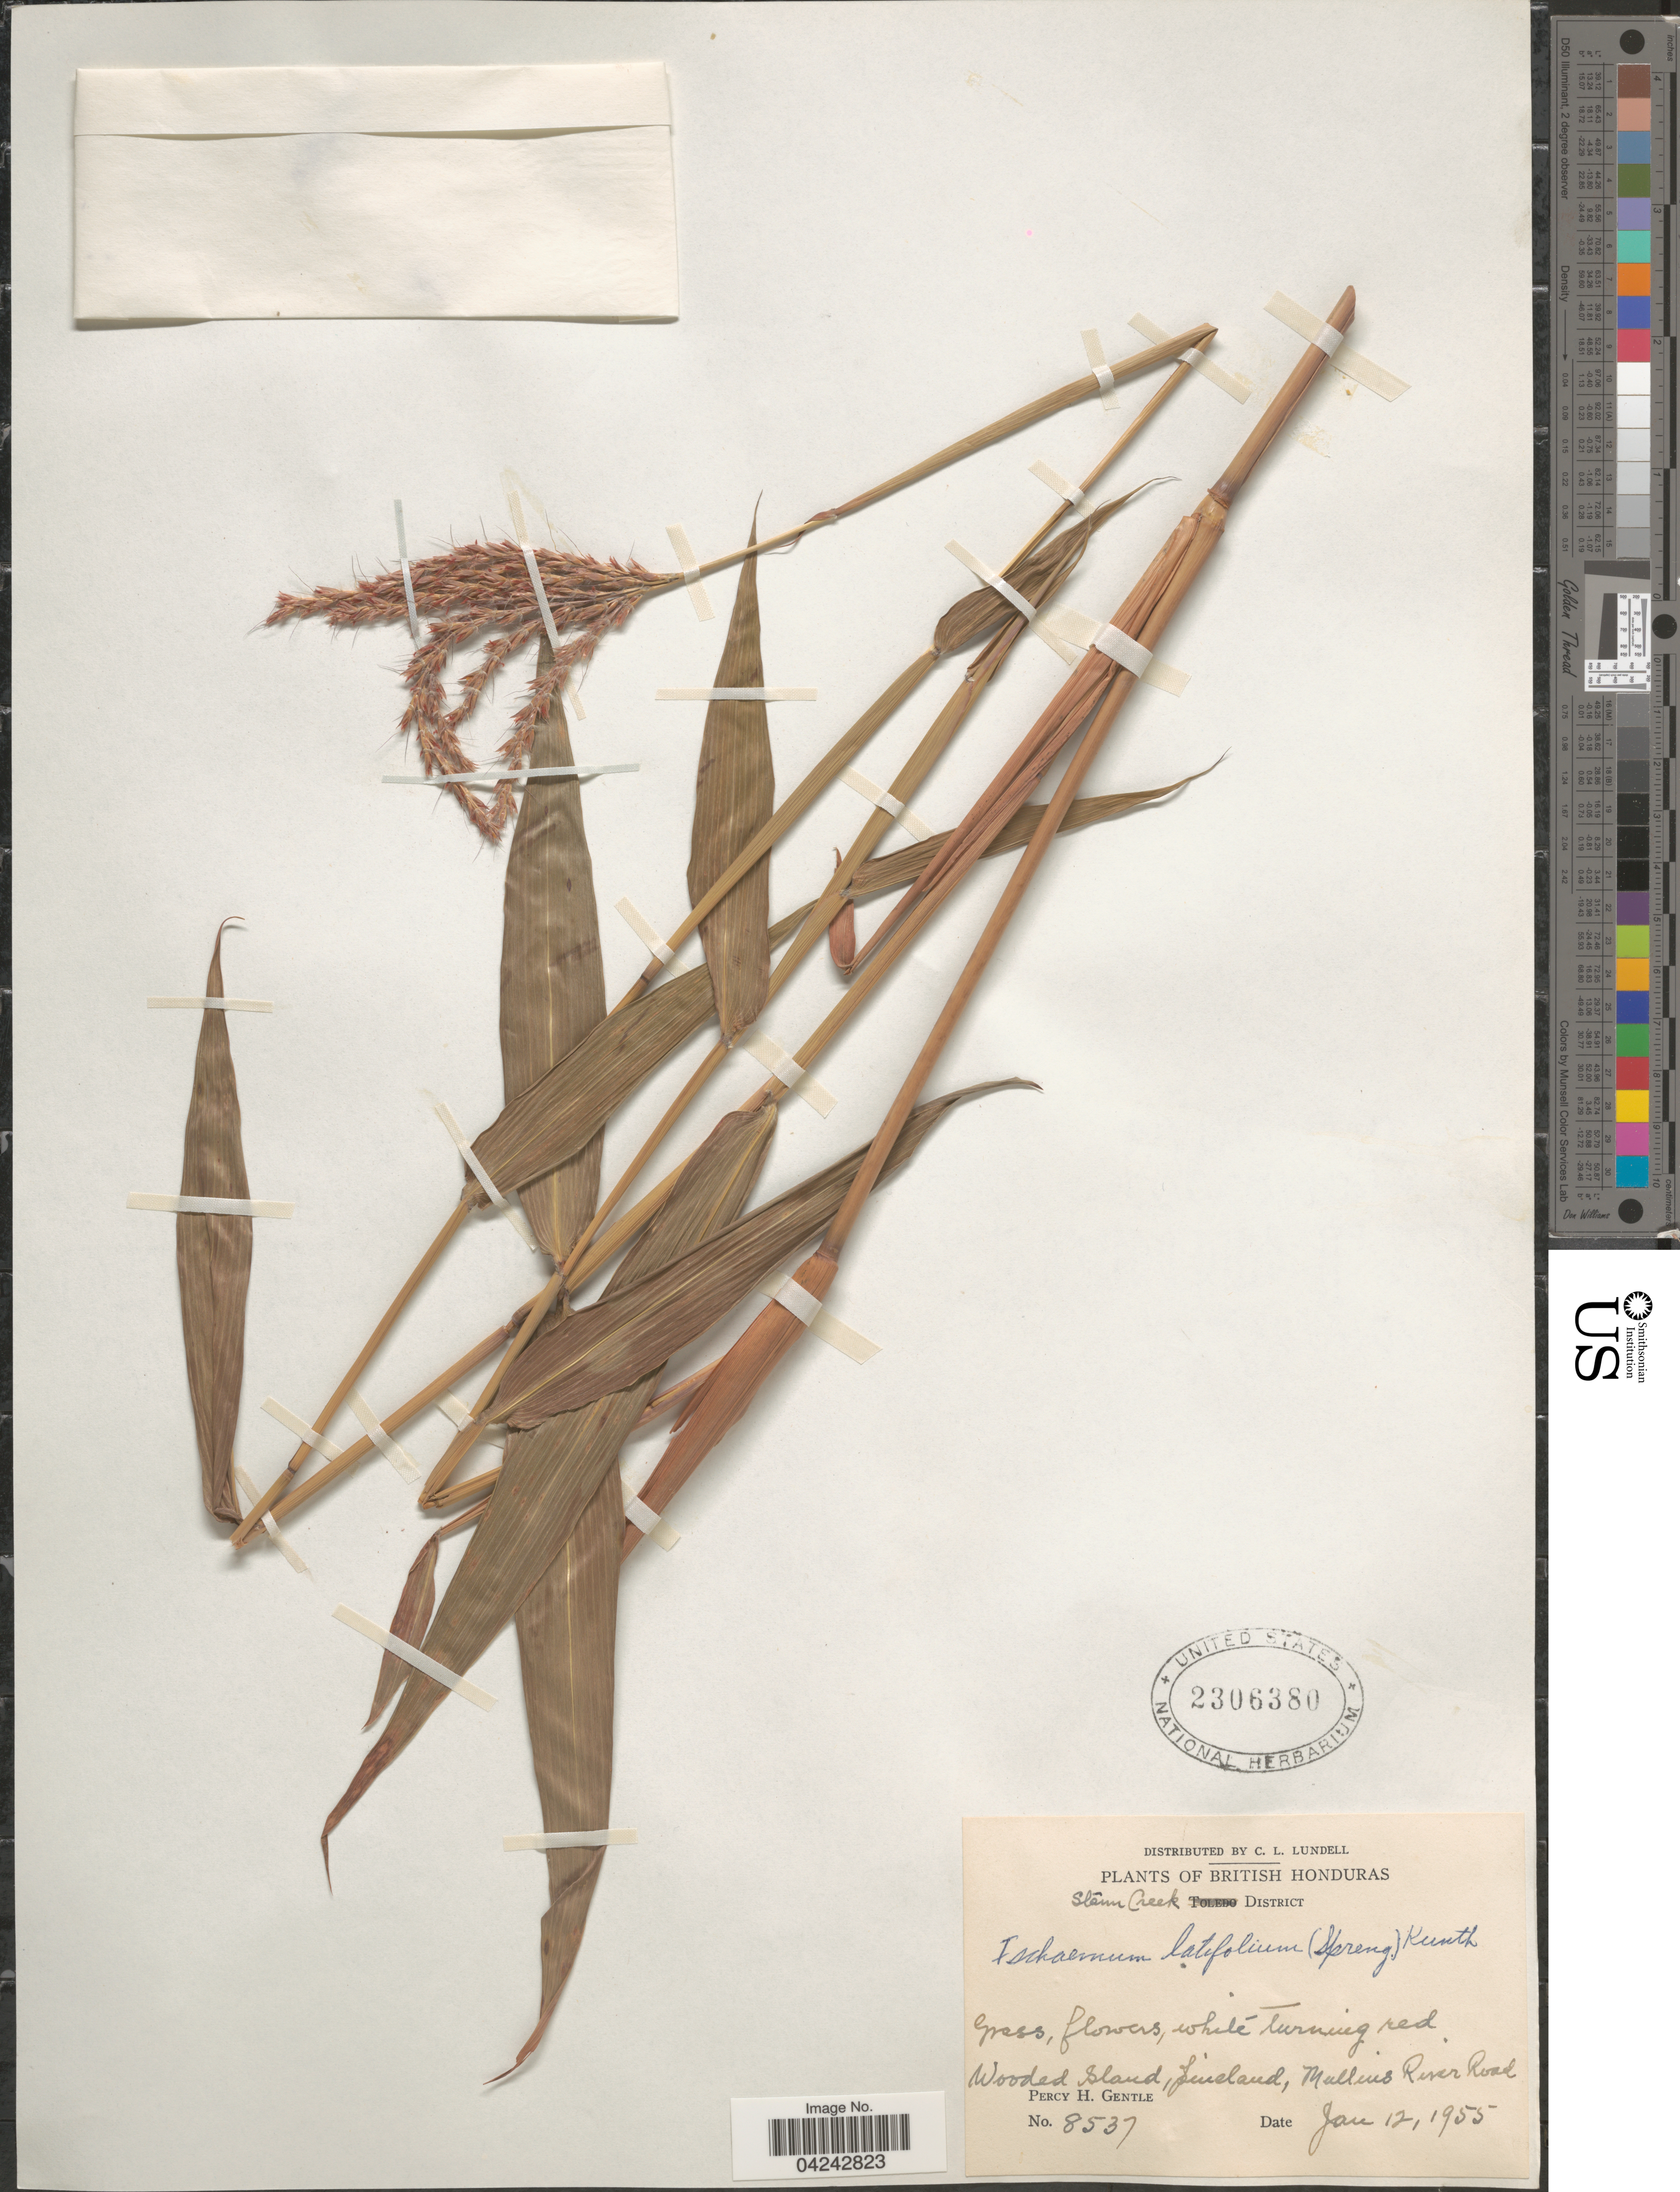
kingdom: Plantae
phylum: Tracheophyta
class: Liliopsida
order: Poales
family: Poaceae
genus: Ischaemum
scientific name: Ischaemum latifolium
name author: (Spreng.) Kunth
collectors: P. H. Gentle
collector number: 8537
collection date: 1955-01-12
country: Belize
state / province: Stann Creek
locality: British Honduras. Stann Creek District. Wooded Island, pineland, Mullins River Road.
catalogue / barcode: US 2306380